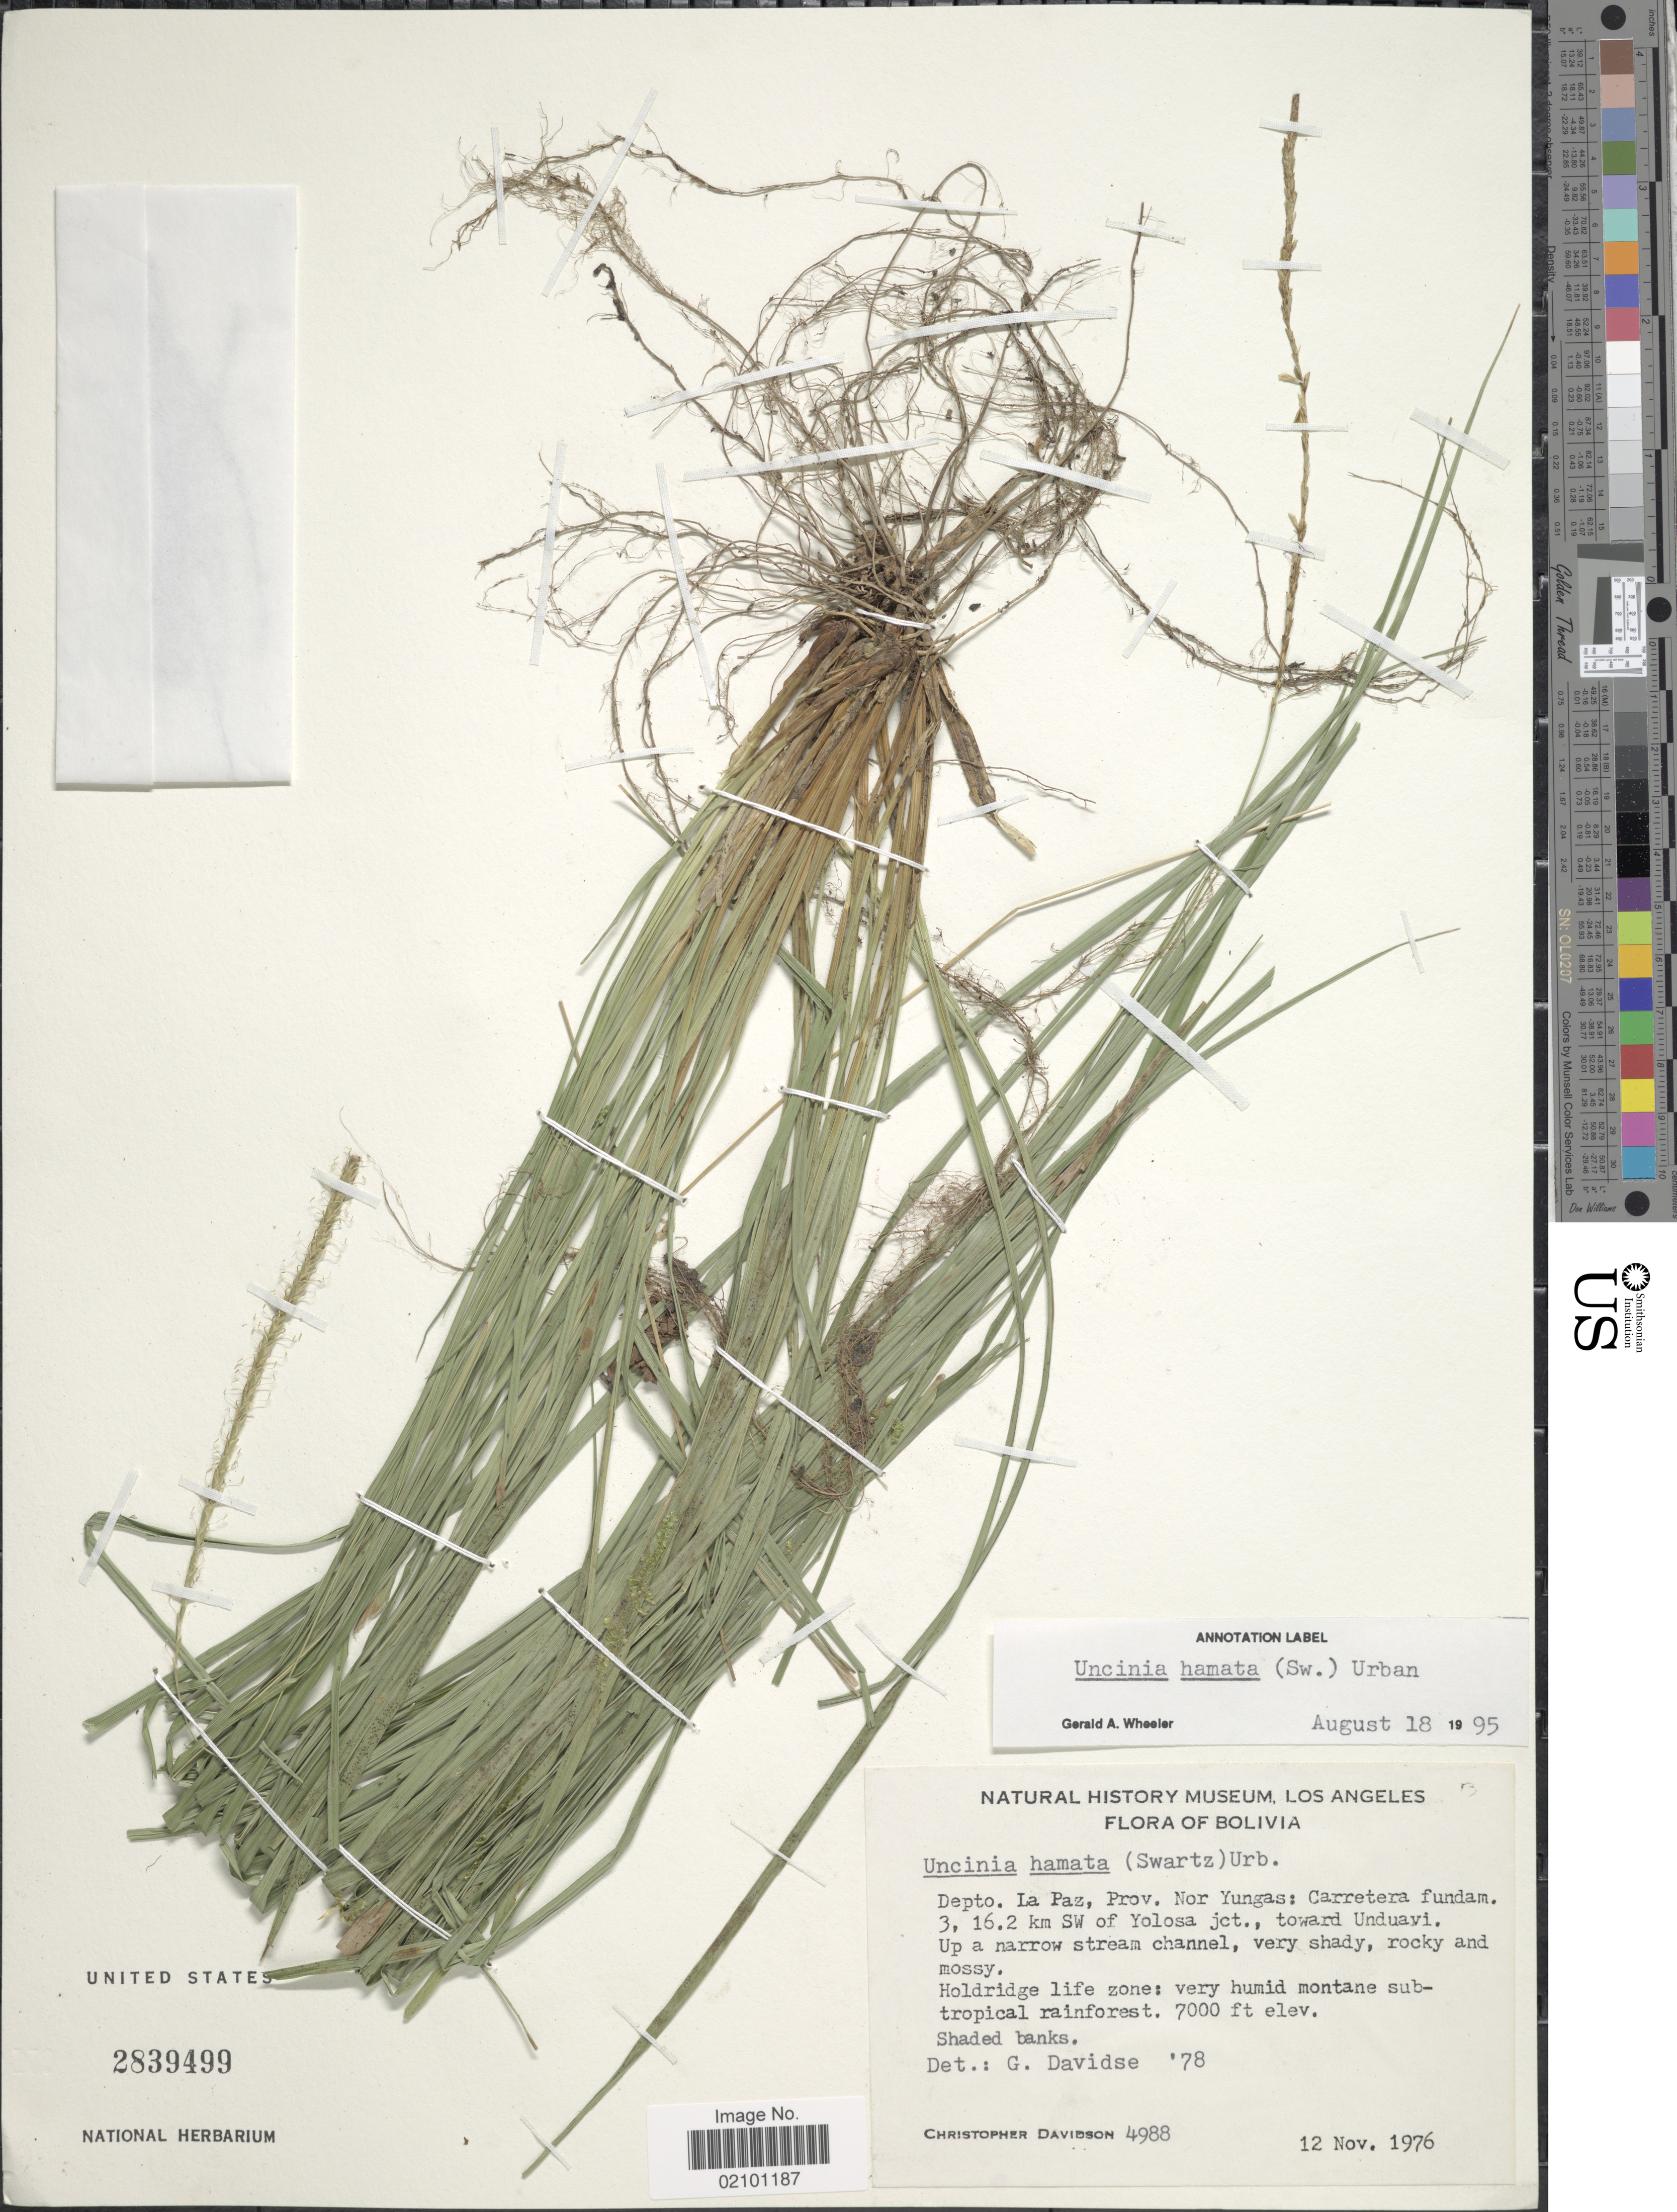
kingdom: Plantae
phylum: Tracheophyta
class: Liliopsida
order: Poales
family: Cyperaceae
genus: Carex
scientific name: Carex hamata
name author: Sw.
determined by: Strong, M. T., (US), Smithsonian Institution - National Museum of Natural History (UNITED STATES)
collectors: C. Davidson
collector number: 4988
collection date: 1976-11-12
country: Bolivia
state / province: La Paz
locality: Prov. Nor Yungas, Carretera fundam 3, 16.2 km SW of Yolosa jct., toward Unduavi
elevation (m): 2134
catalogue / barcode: US 2839499